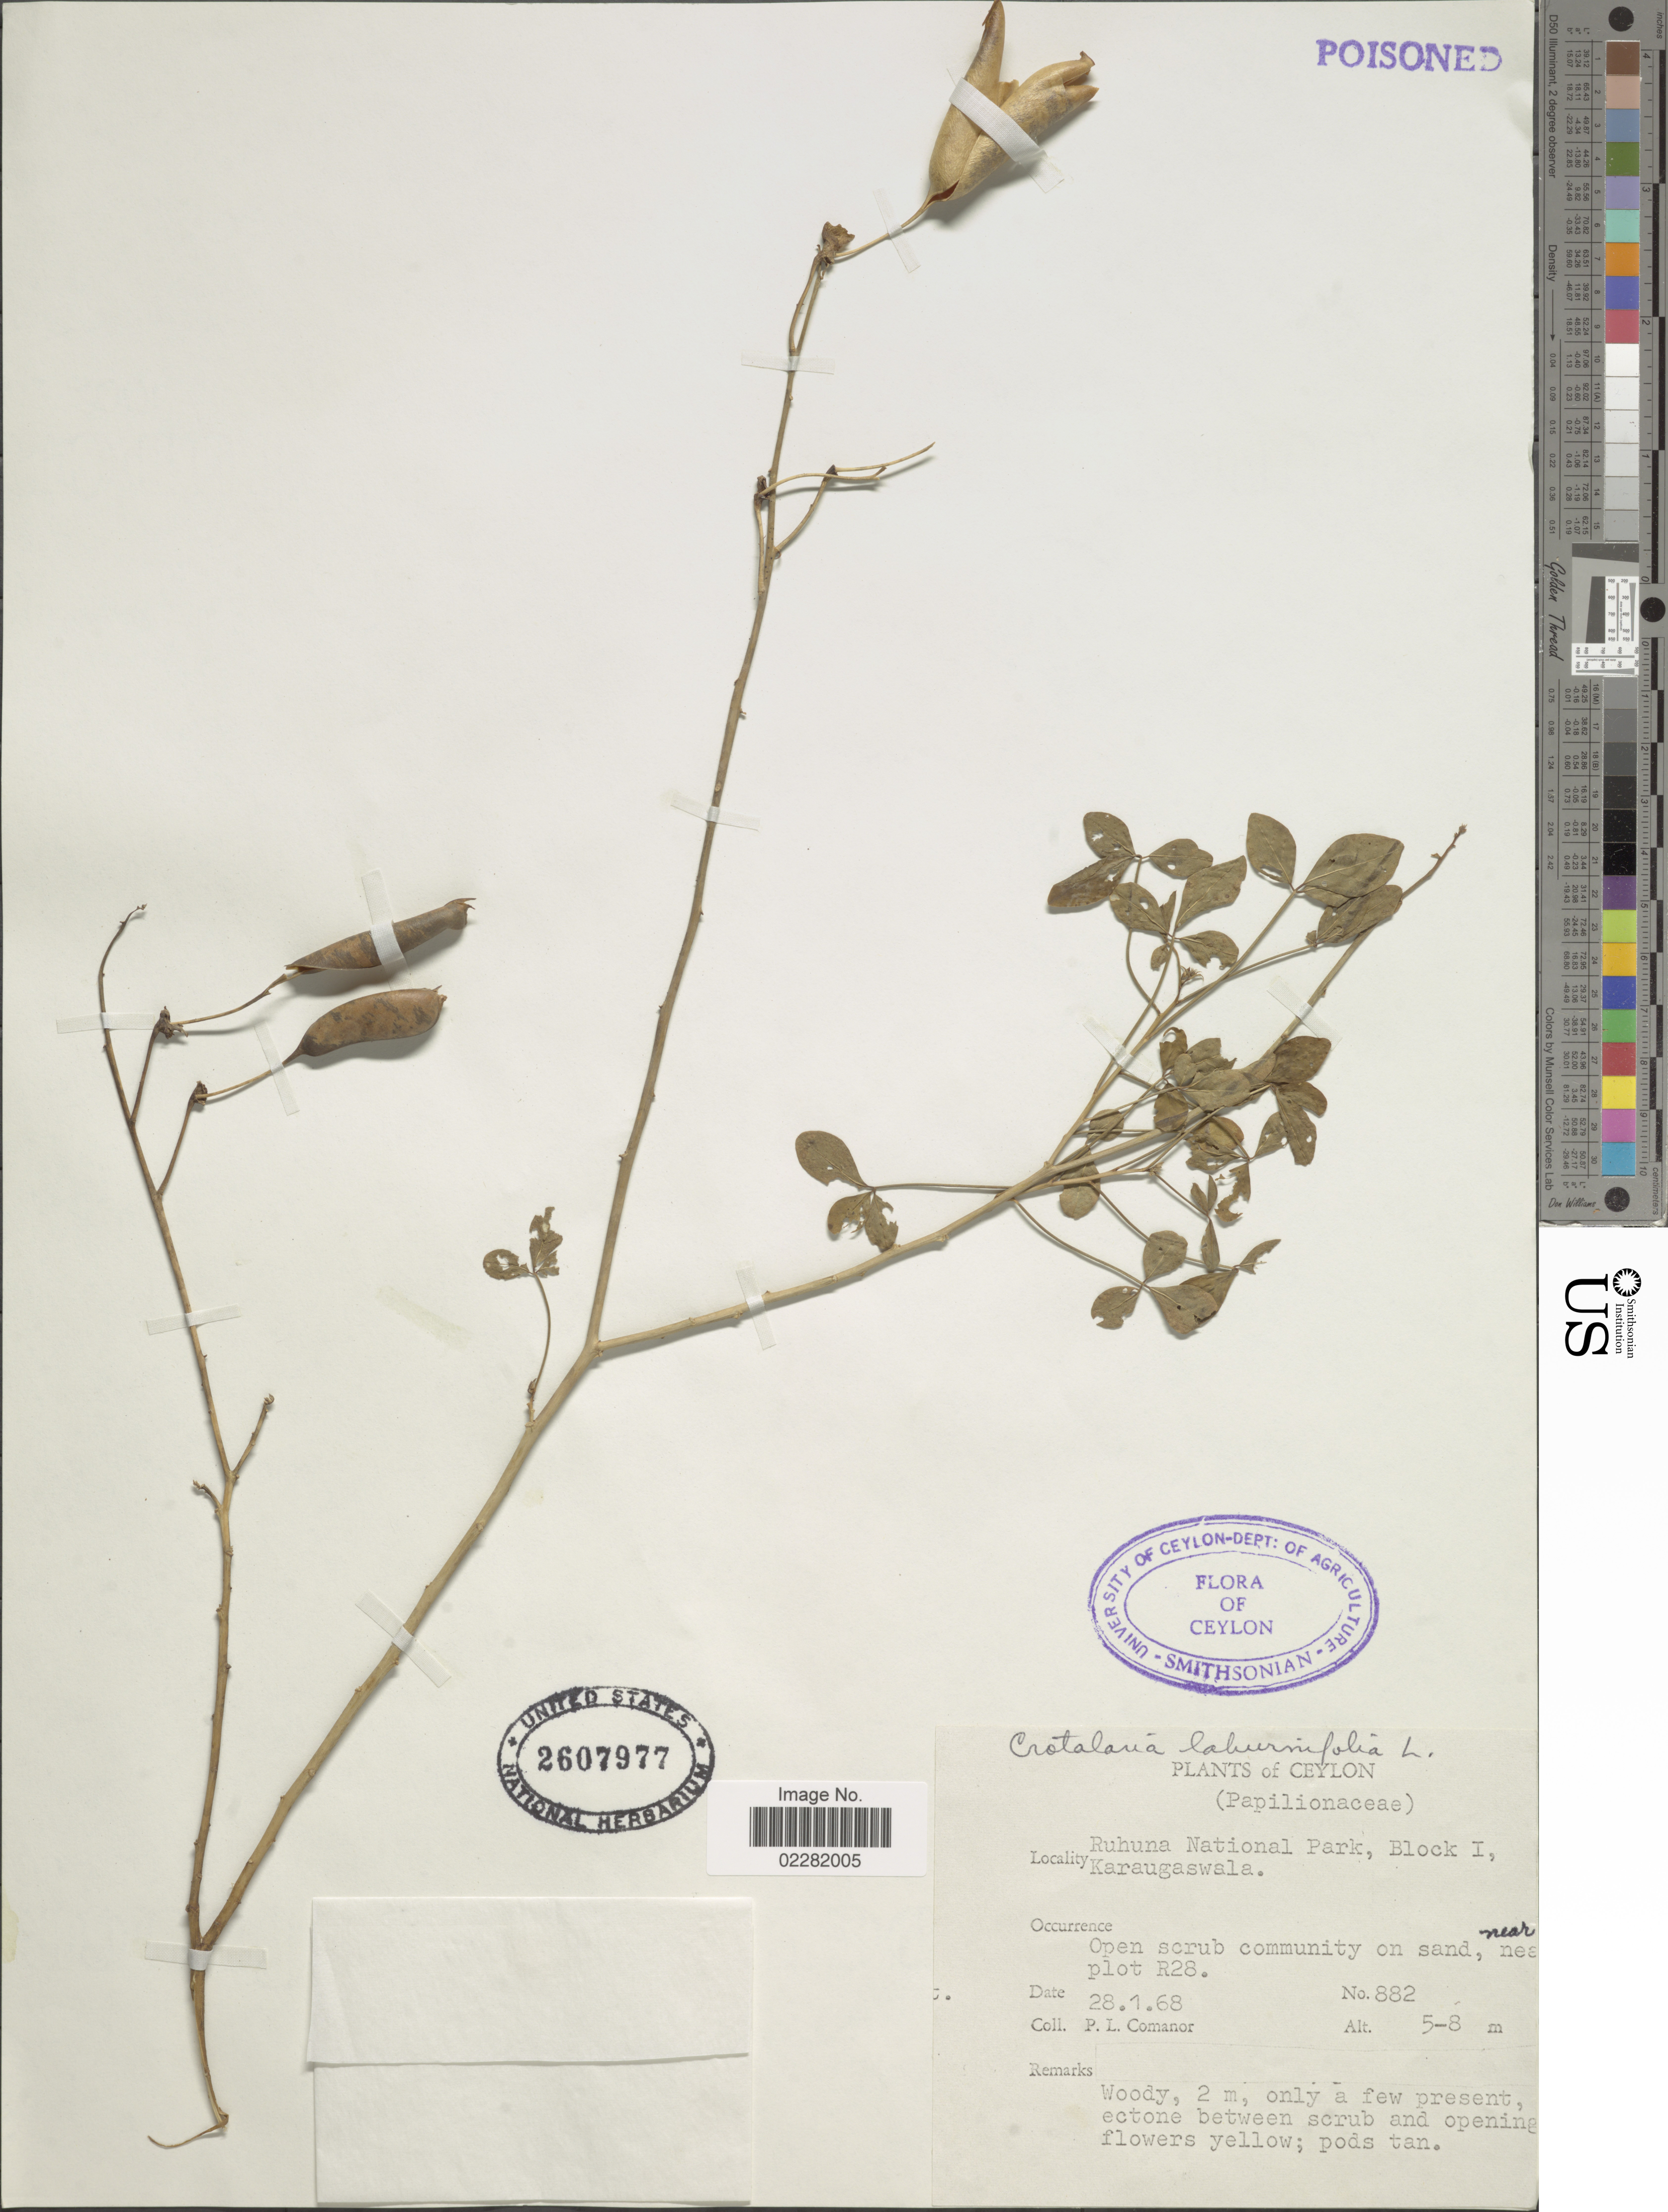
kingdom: Plantae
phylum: Tracheophyta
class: Magnoliopsida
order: Fabales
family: Fabaceae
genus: Crotalaria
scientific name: Crotalaria laburnifolia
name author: L.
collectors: P. Comanor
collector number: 882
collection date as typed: Transcribed d/m/y: 28/1/68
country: Sri Lanka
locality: Ceylon, Ruhuna National Park, Block I, Karaugaswala, near plot R28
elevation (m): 5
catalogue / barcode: US 2607977